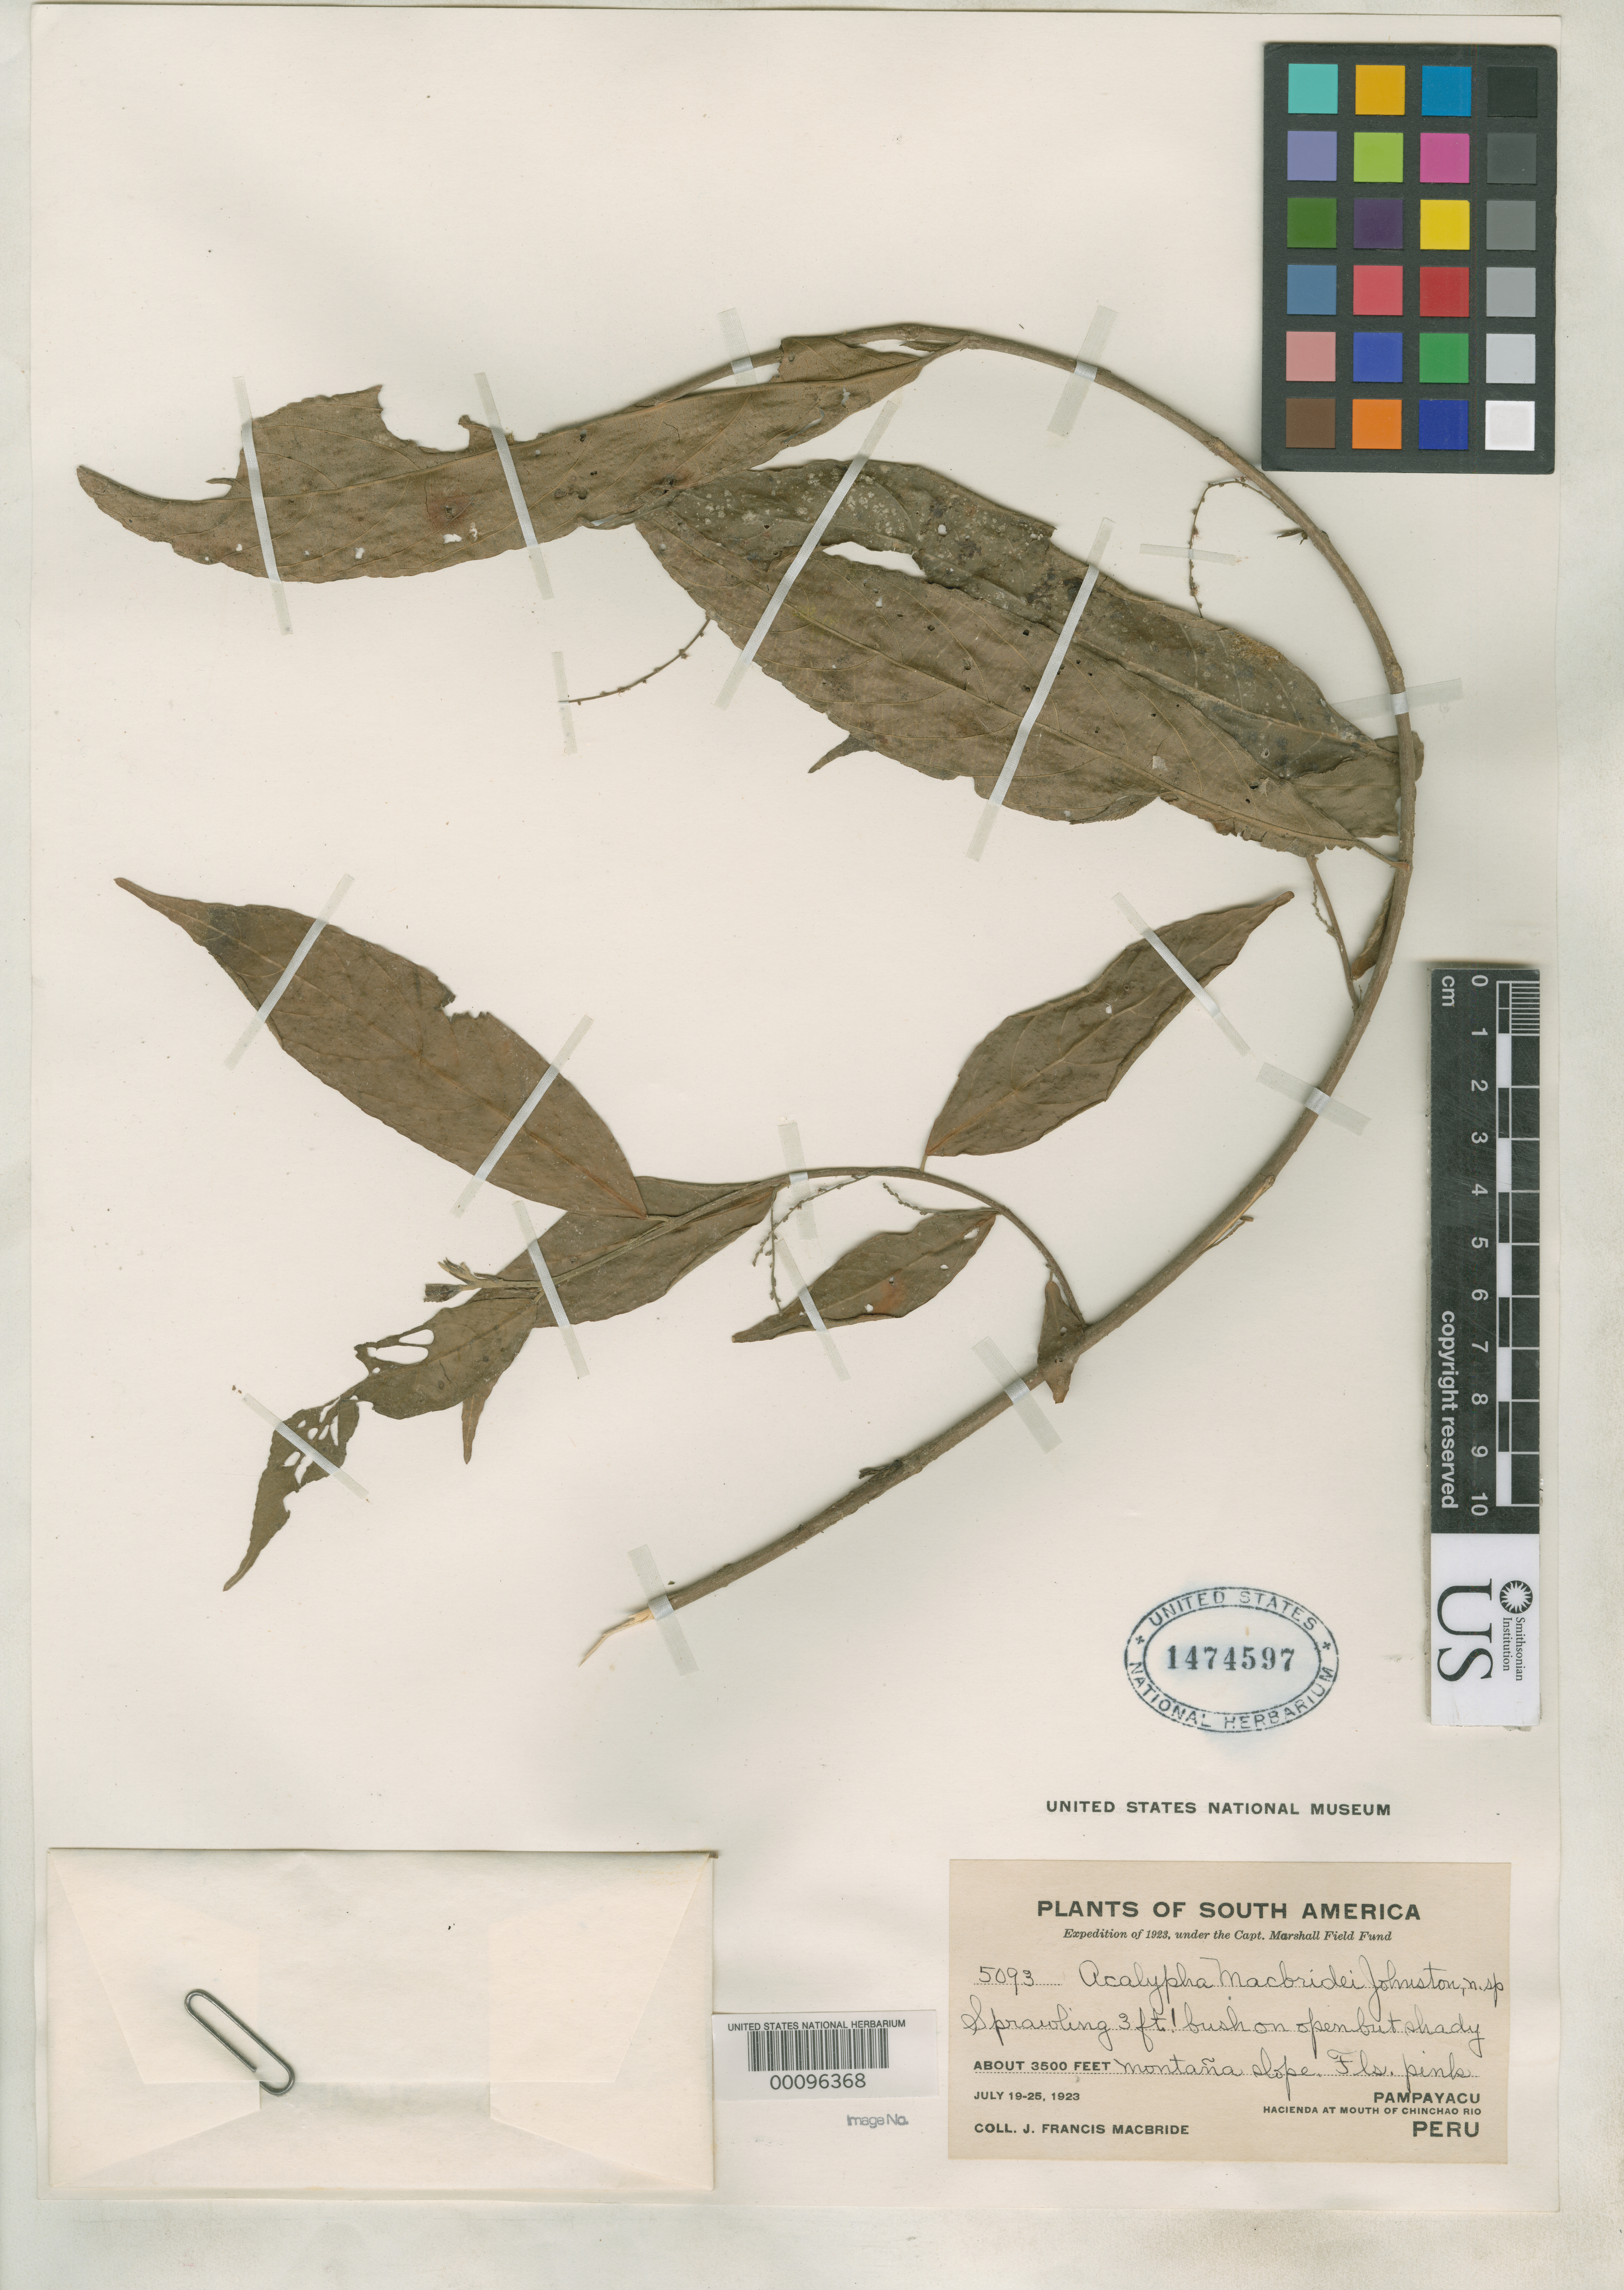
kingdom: Plantae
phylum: Tracheophyta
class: Magnoliopsida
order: Malpighiales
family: Euphorbiaceae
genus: Acalypha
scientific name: Acalypha macbridei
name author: I.M. Johnst.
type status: Isotype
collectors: J. F. Macbride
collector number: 5093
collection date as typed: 19 Jul 1925 to 25 Jul 1925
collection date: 1925-07-19/1925-07-25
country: Peru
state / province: Huánuco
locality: Pamaayacu, hacienda to the S of Chinchao Río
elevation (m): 1067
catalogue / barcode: US 1474597